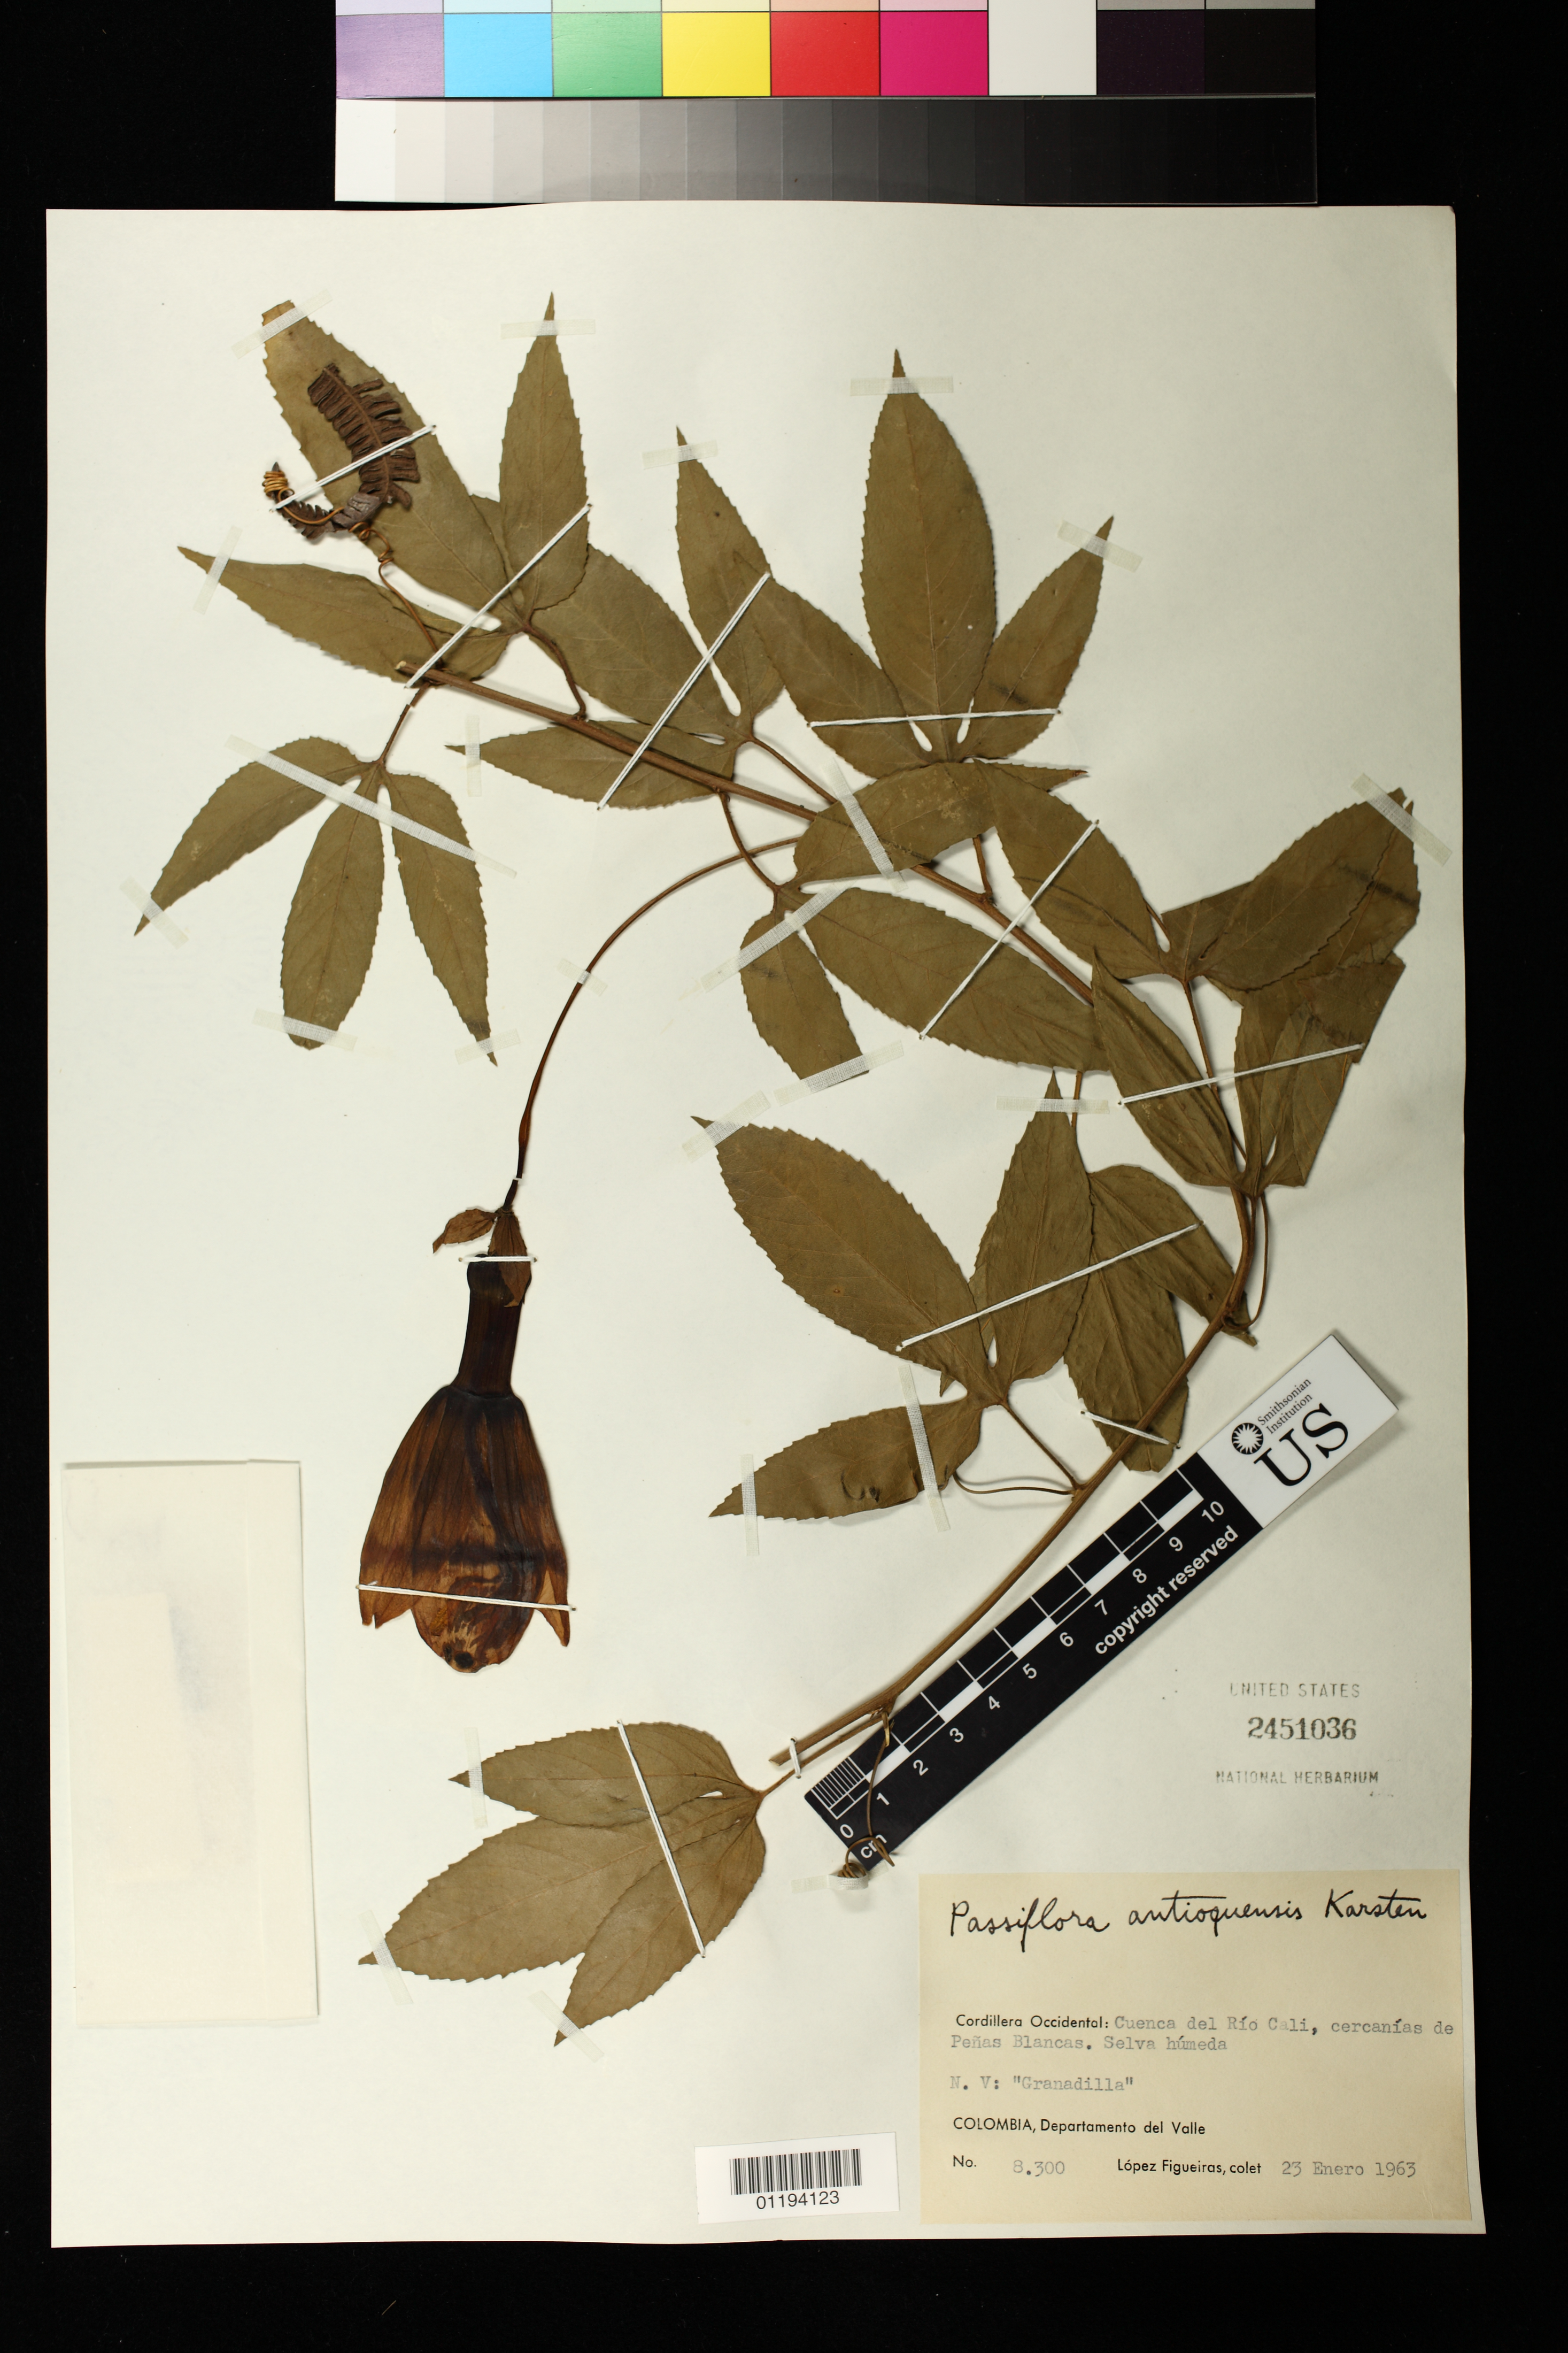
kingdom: Plantae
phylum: Tracheophyta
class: Magnoliopsida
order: Malpighiales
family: Passifloraceae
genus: Passiflora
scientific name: Passiflora antioquiensis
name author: H. Karst.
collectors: M. López Figueiras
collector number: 8300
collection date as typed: Jan 23 1963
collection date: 1963-01-23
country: Colombia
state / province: Valle del Cauca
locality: Cordillera Occidental: Cuenca del Río Cali, cercanías de Peñas Blancas. Departamento del Valle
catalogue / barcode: US 2451036